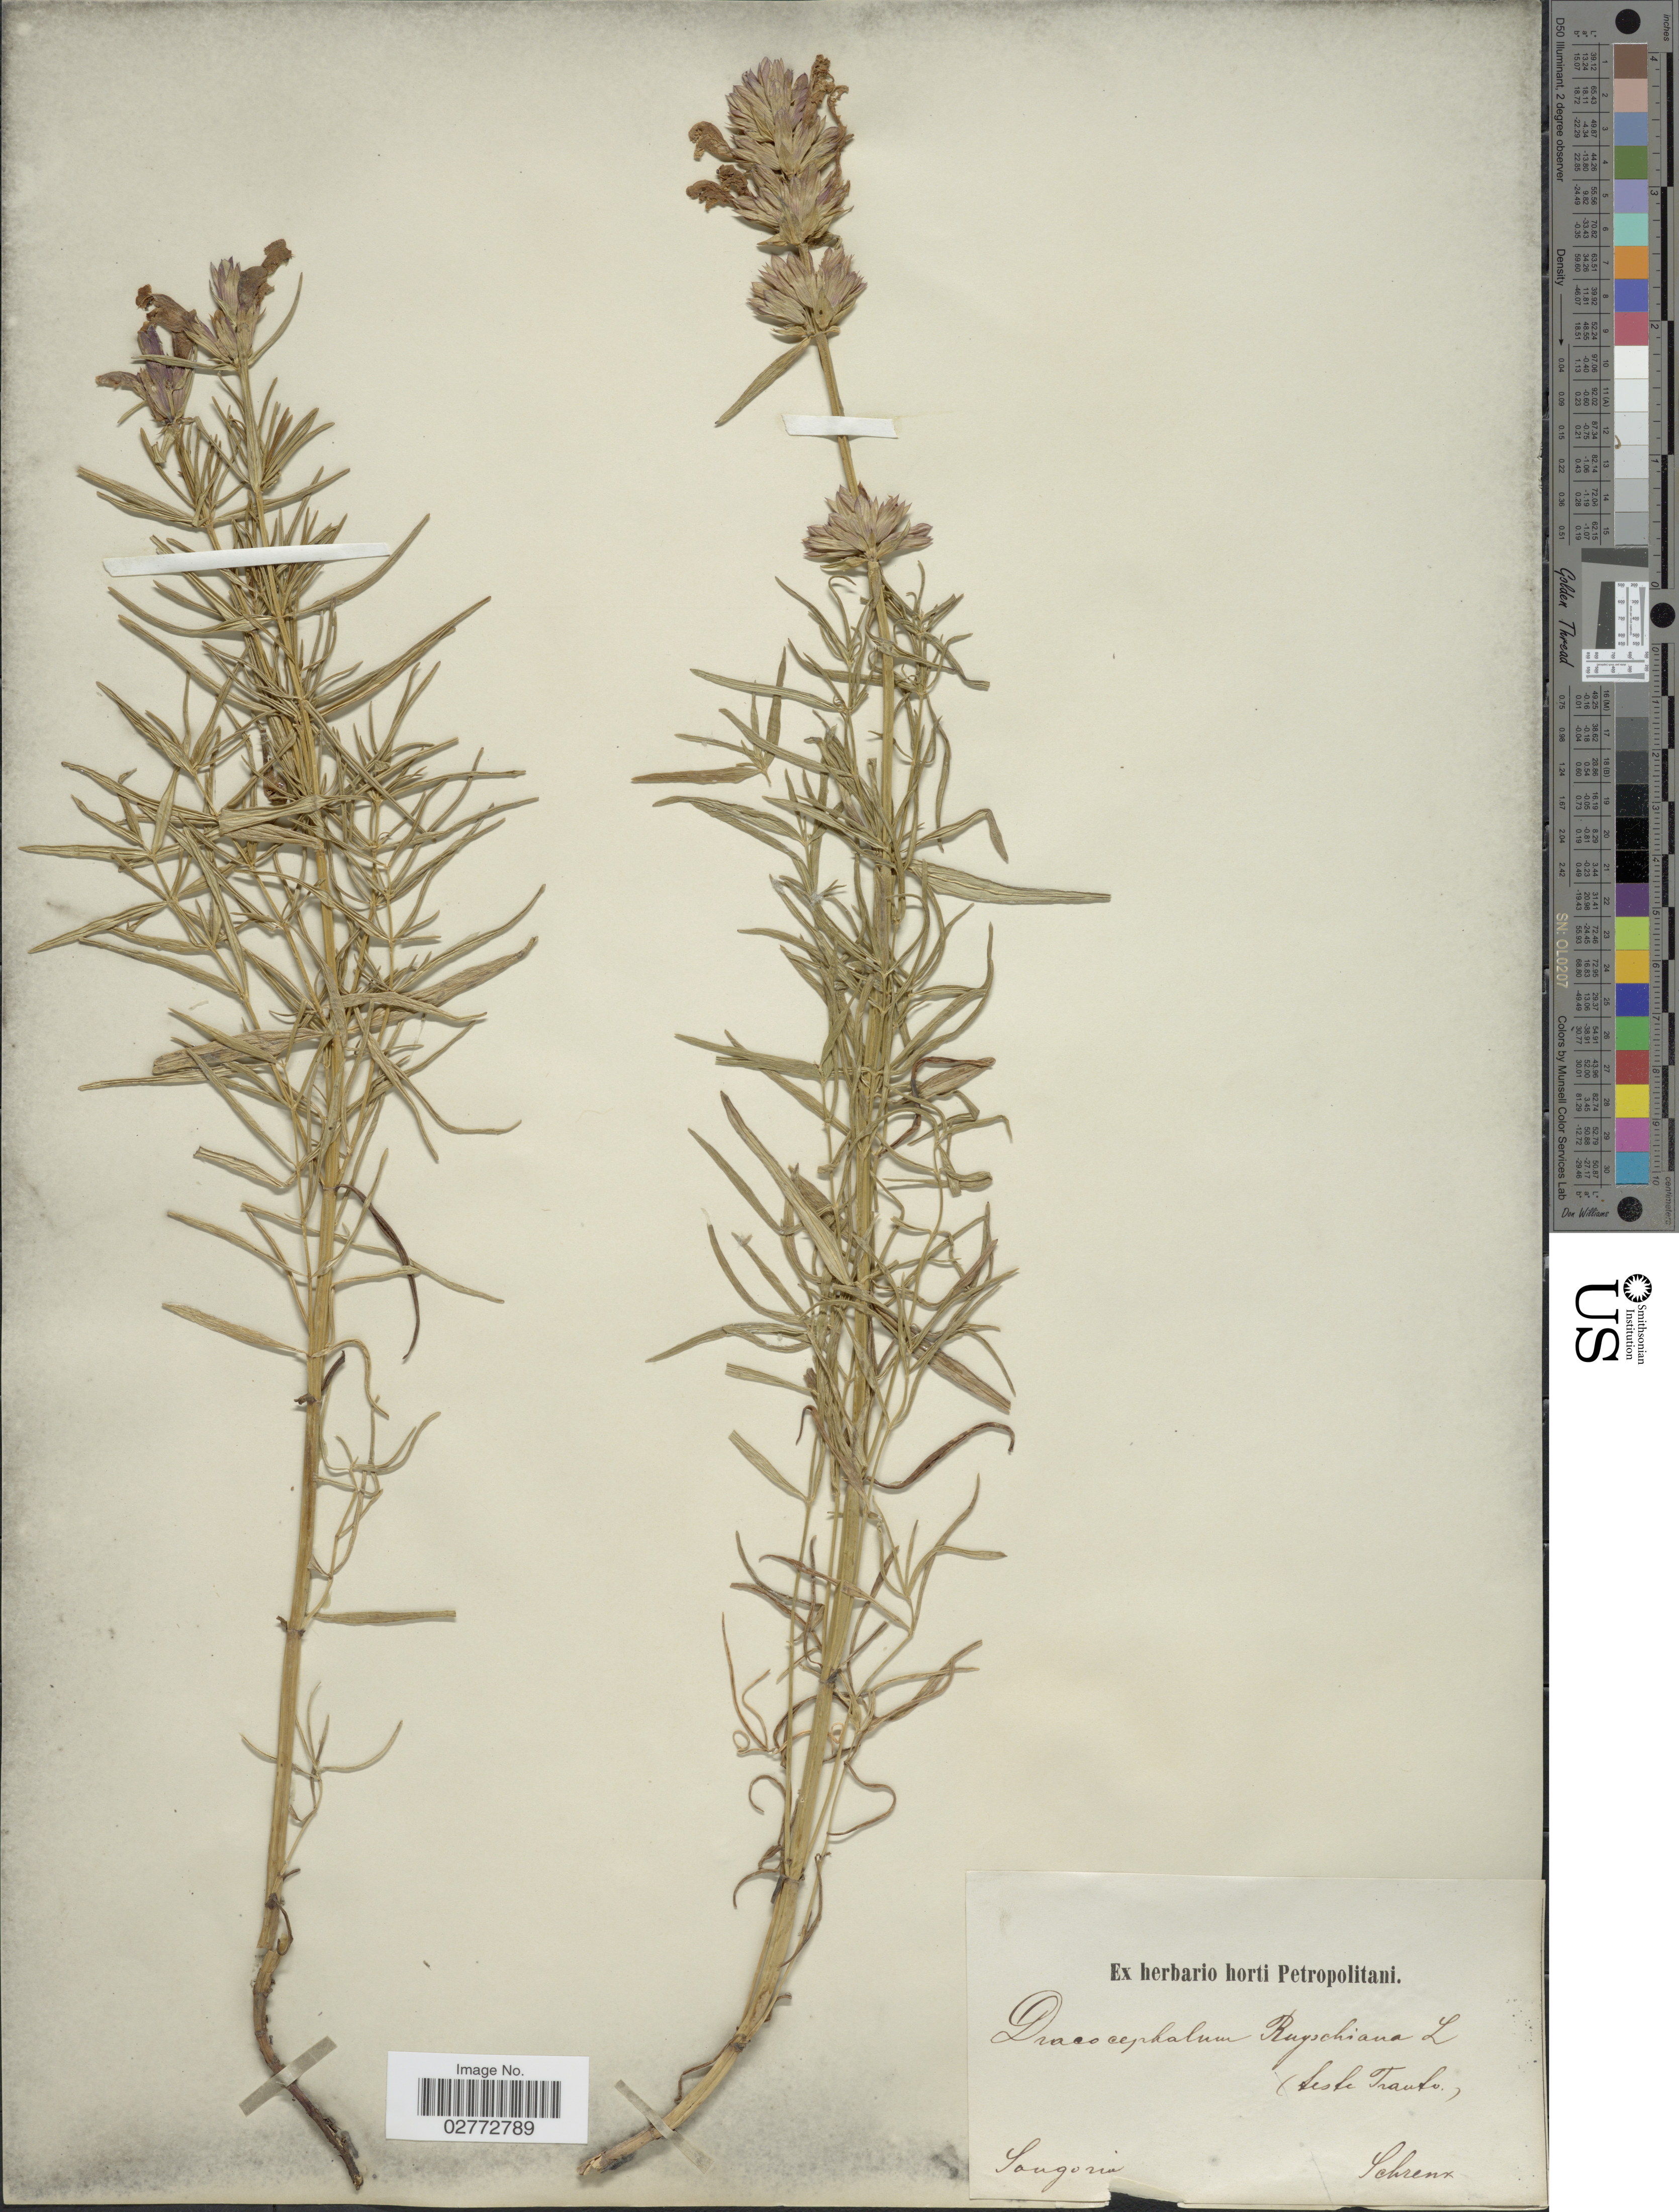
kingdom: Plantae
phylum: Tracheophyta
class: Magnoliopsida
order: Lamiales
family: Lamiaceae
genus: Dracocephalum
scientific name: Dracocephalum ruyschiana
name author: L.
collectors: A.G. Schrenk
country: Kazakhstan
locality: Songarei.